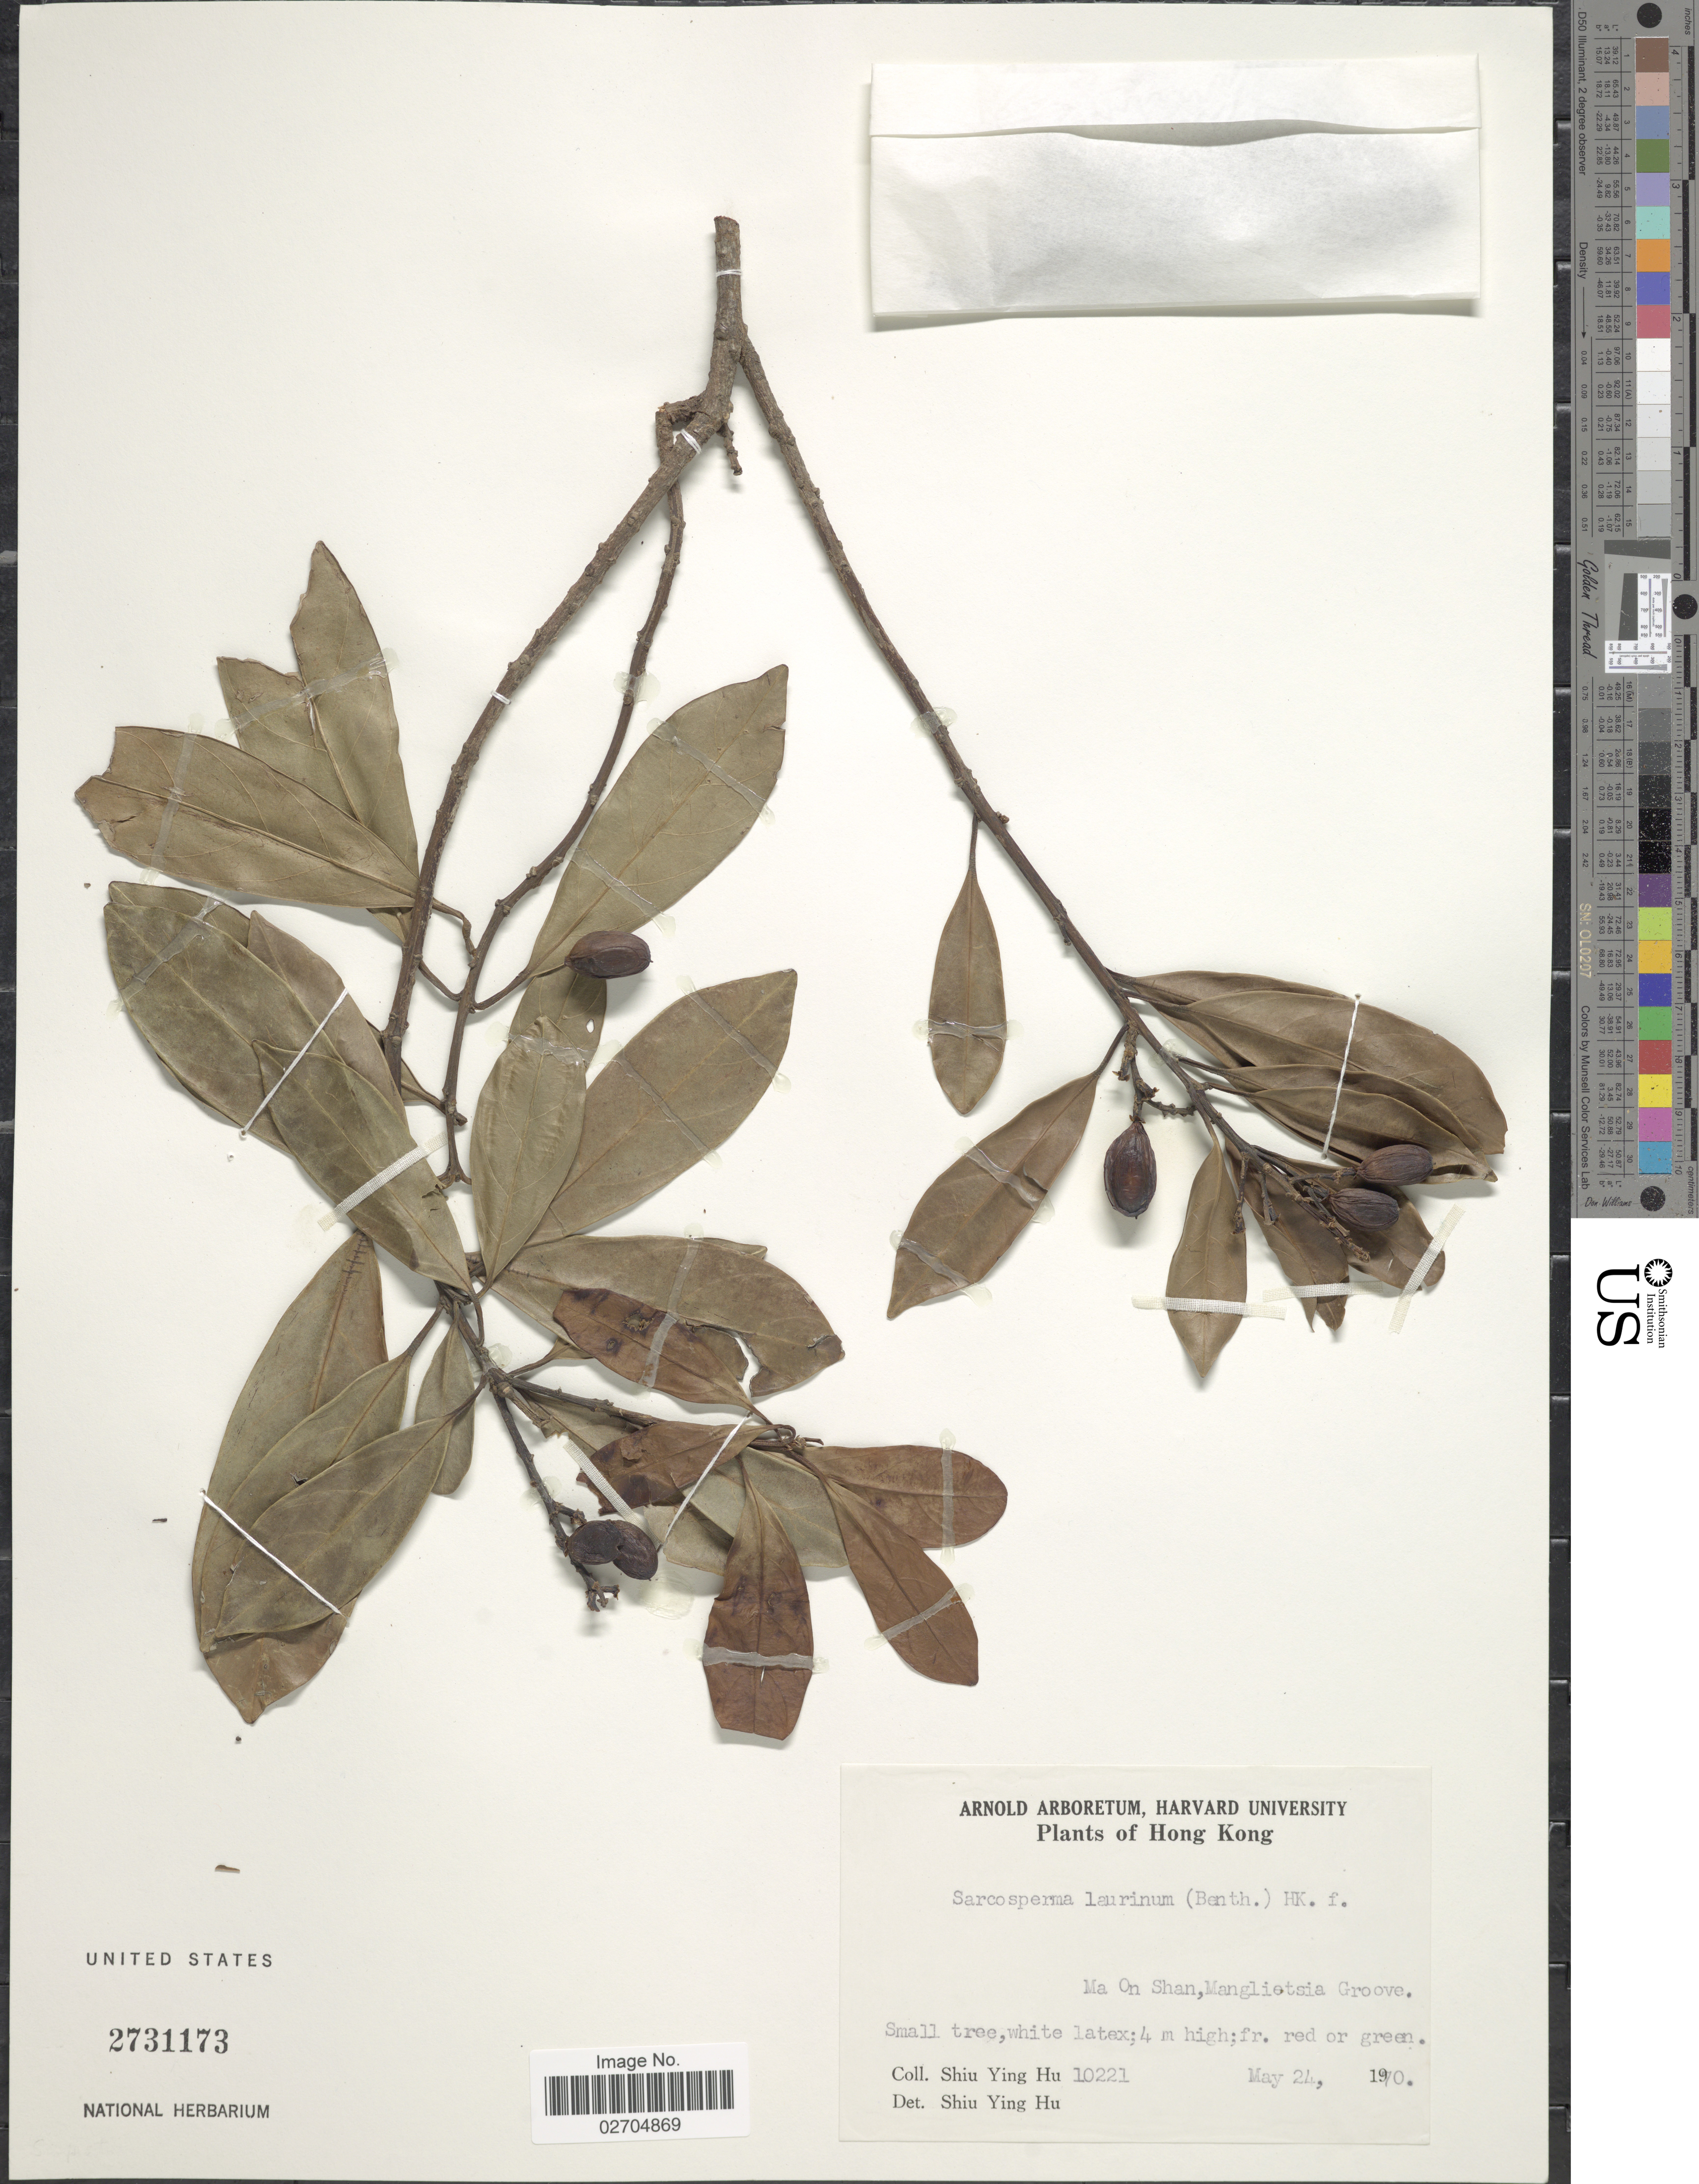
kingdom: Plantae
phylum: Tracheophyta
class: Magnoliopsida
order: Ericales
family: Sapotaceae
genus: Sarcosperma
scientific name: Sarcosperma laurinum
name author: (Benth.) Hook. f.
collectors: S. Y. Hu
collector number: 10221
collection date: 1970-05-24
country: China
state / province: Hong Kong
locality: Ma On Shan, Manglietsia Groove.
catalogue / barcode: US 2731173